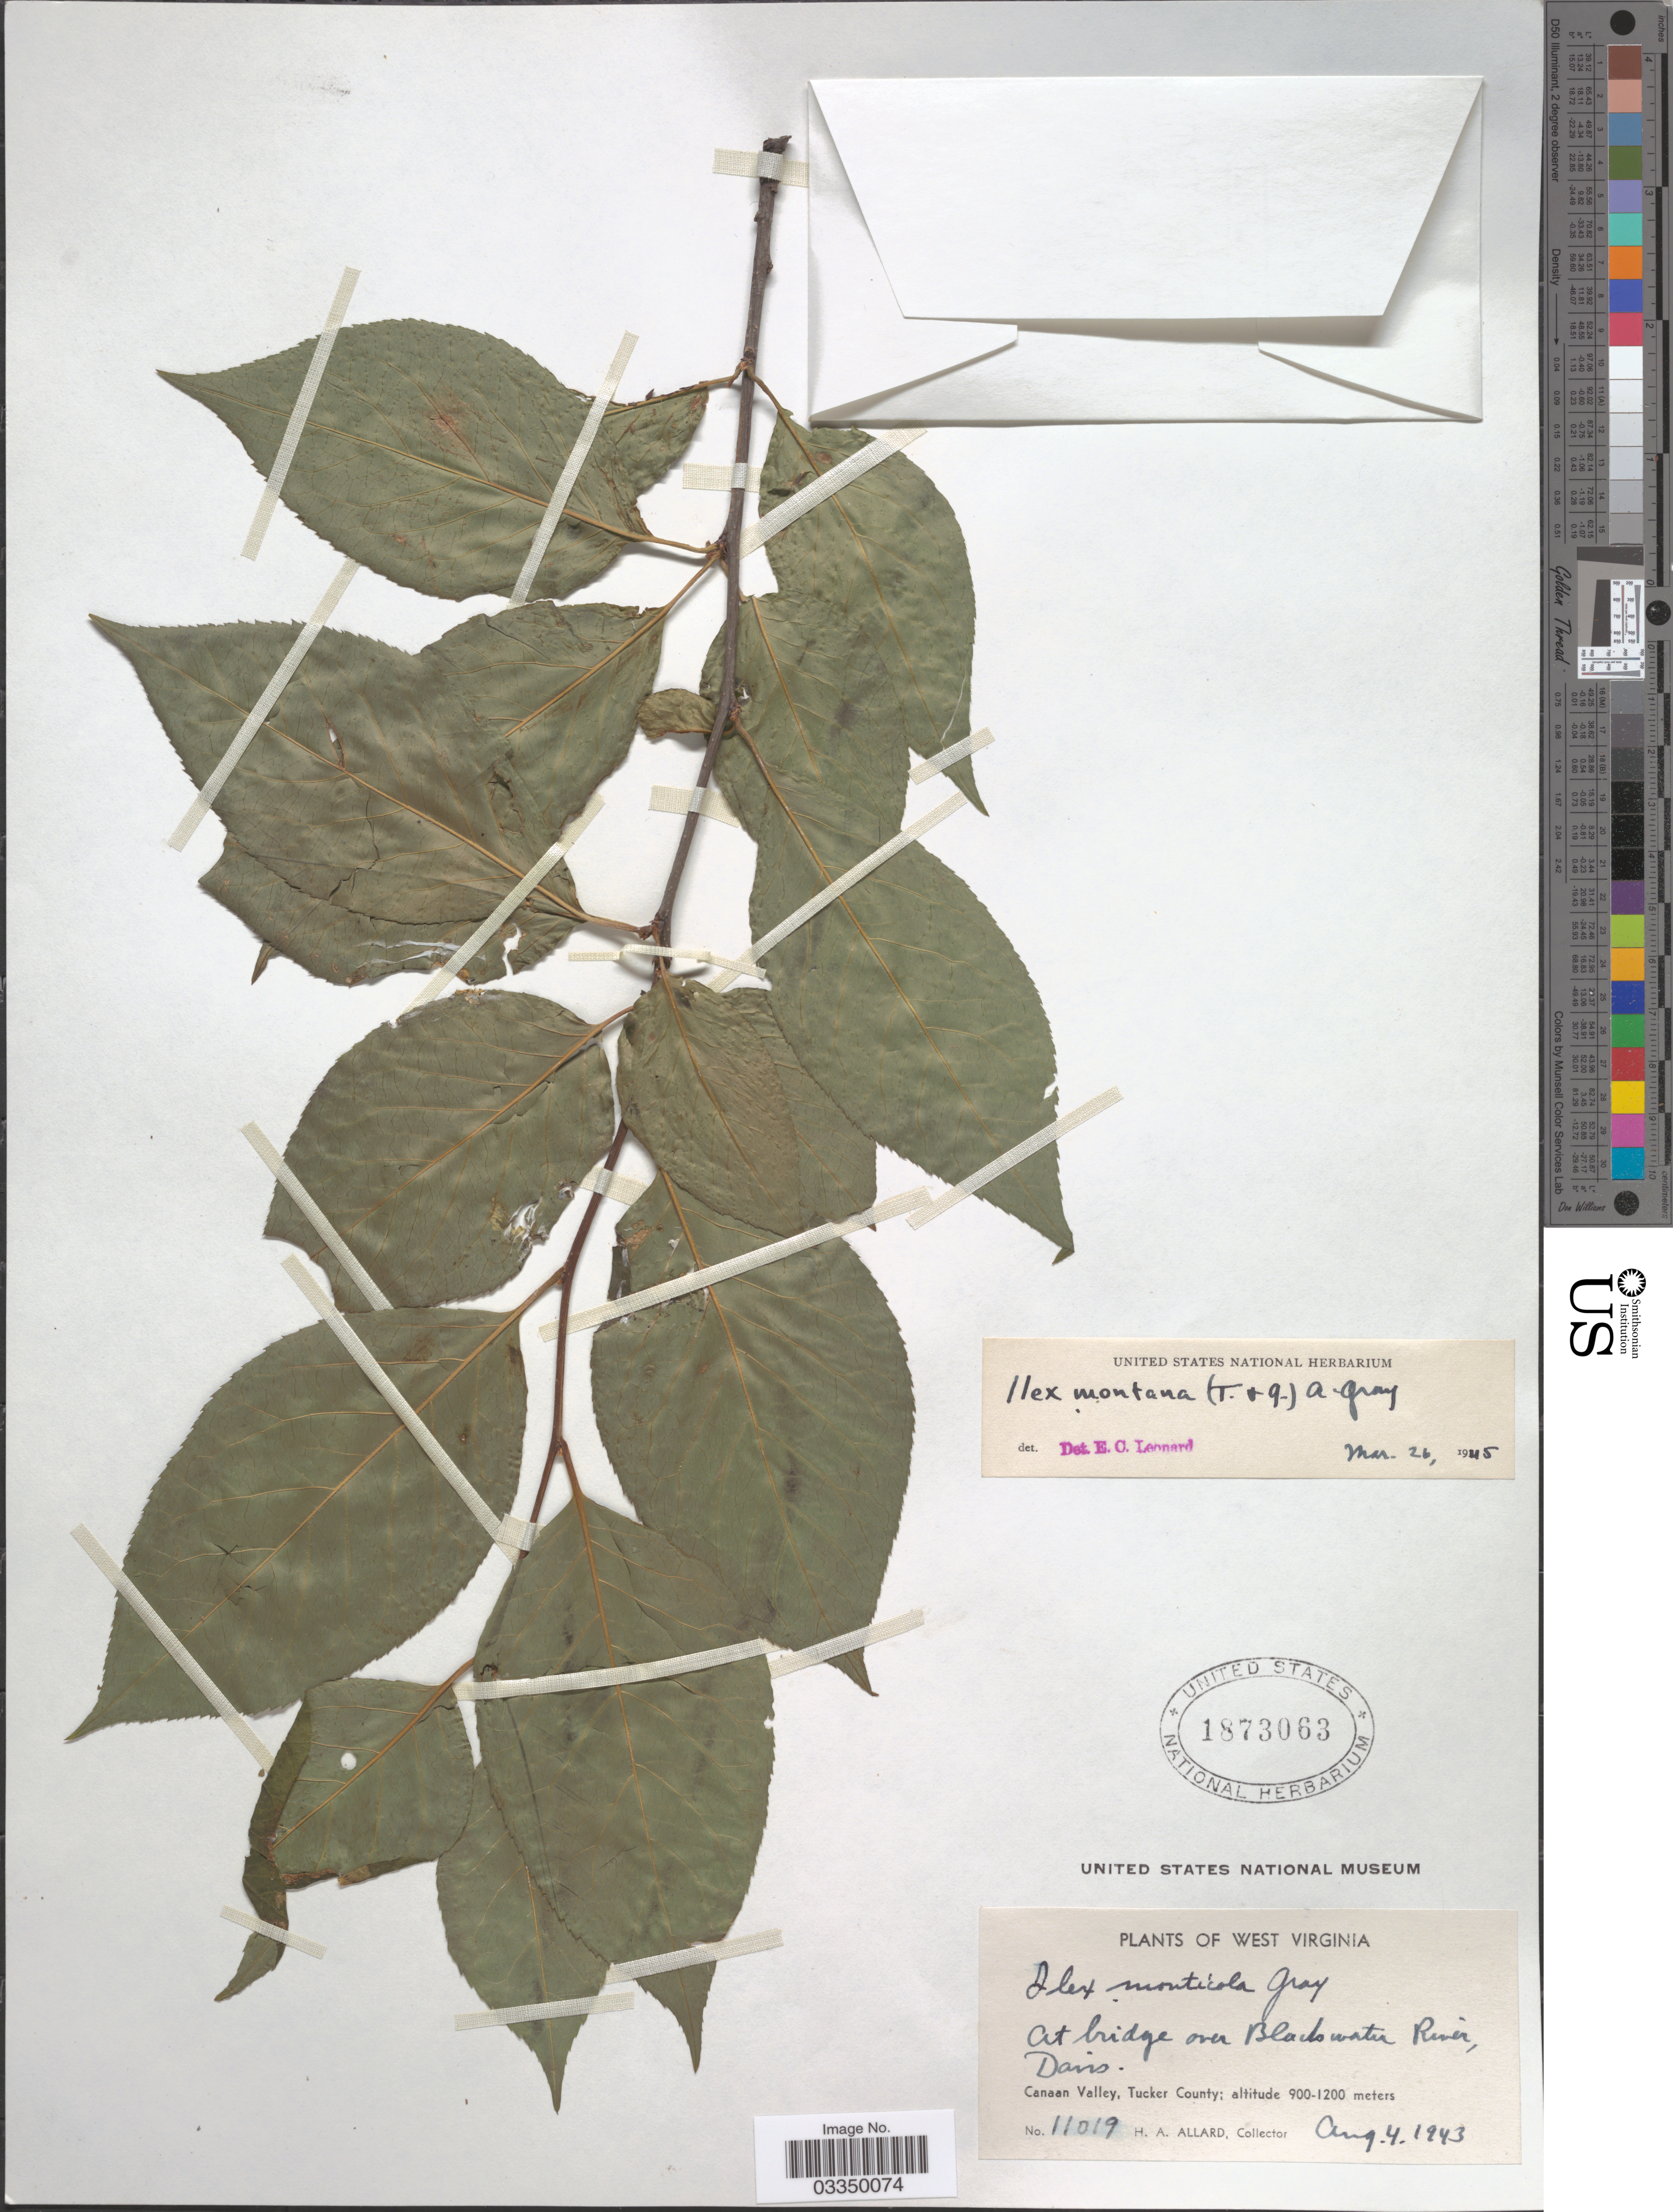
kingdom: Plantae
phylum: Tracheophyta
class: Magnoliopsida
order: Aquifoliales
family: Aquifoliaceae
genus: Ilex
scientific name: Ilex montana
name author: Torr. & A. Gray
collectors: H. A. Allard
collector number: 11019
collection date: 1943-08-04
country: United States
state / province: West Virginia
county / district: Tucker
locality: At bridge over Blackwater River, Davis. Canaan Valley, Tucker County.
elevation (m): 900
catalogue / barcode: US 1873063